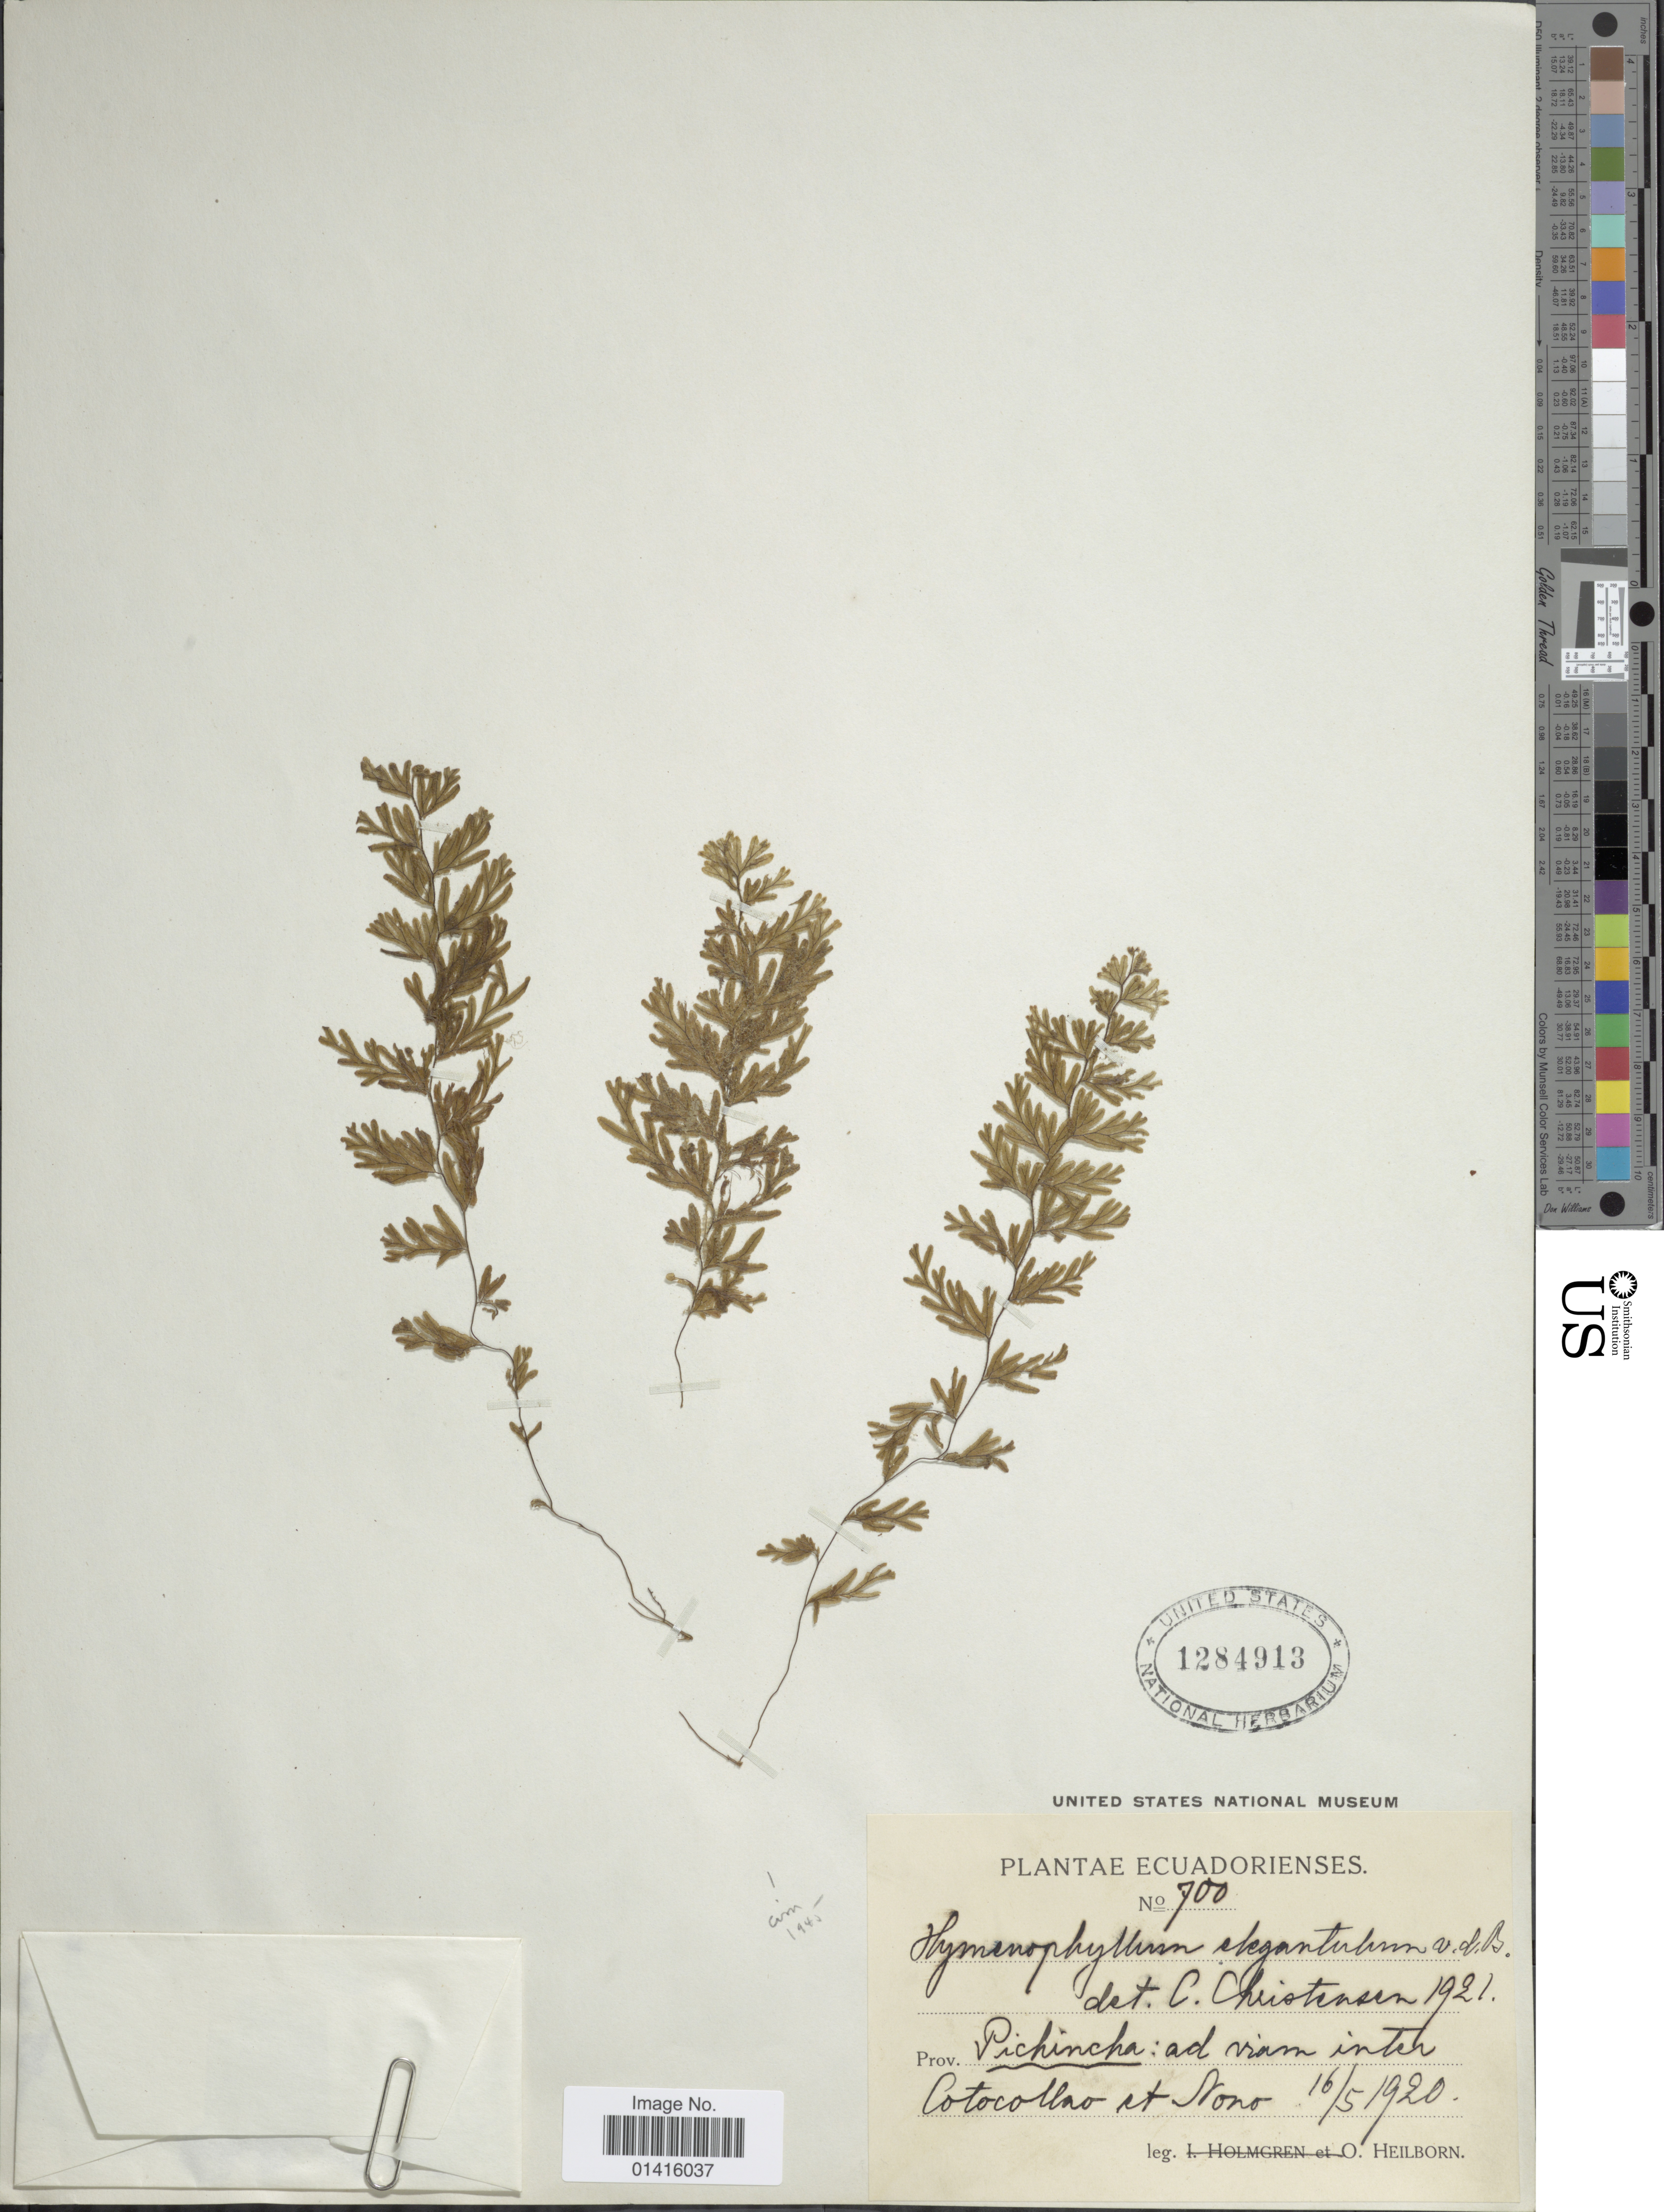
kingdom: Plantae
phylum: Tracheophyta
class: Polypodiopsida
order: Hymenophyllales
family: Hymenophyllaceae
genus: Hymenophyllum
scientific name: Hymenophyllum elegantulum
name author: Bosch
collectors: O. Heilborn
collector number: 700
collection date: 1920-05-16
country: Ecuador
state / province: Pichincha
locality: Pichincha ad viam inter Cotocollao at Nono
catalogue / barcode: US 1284913